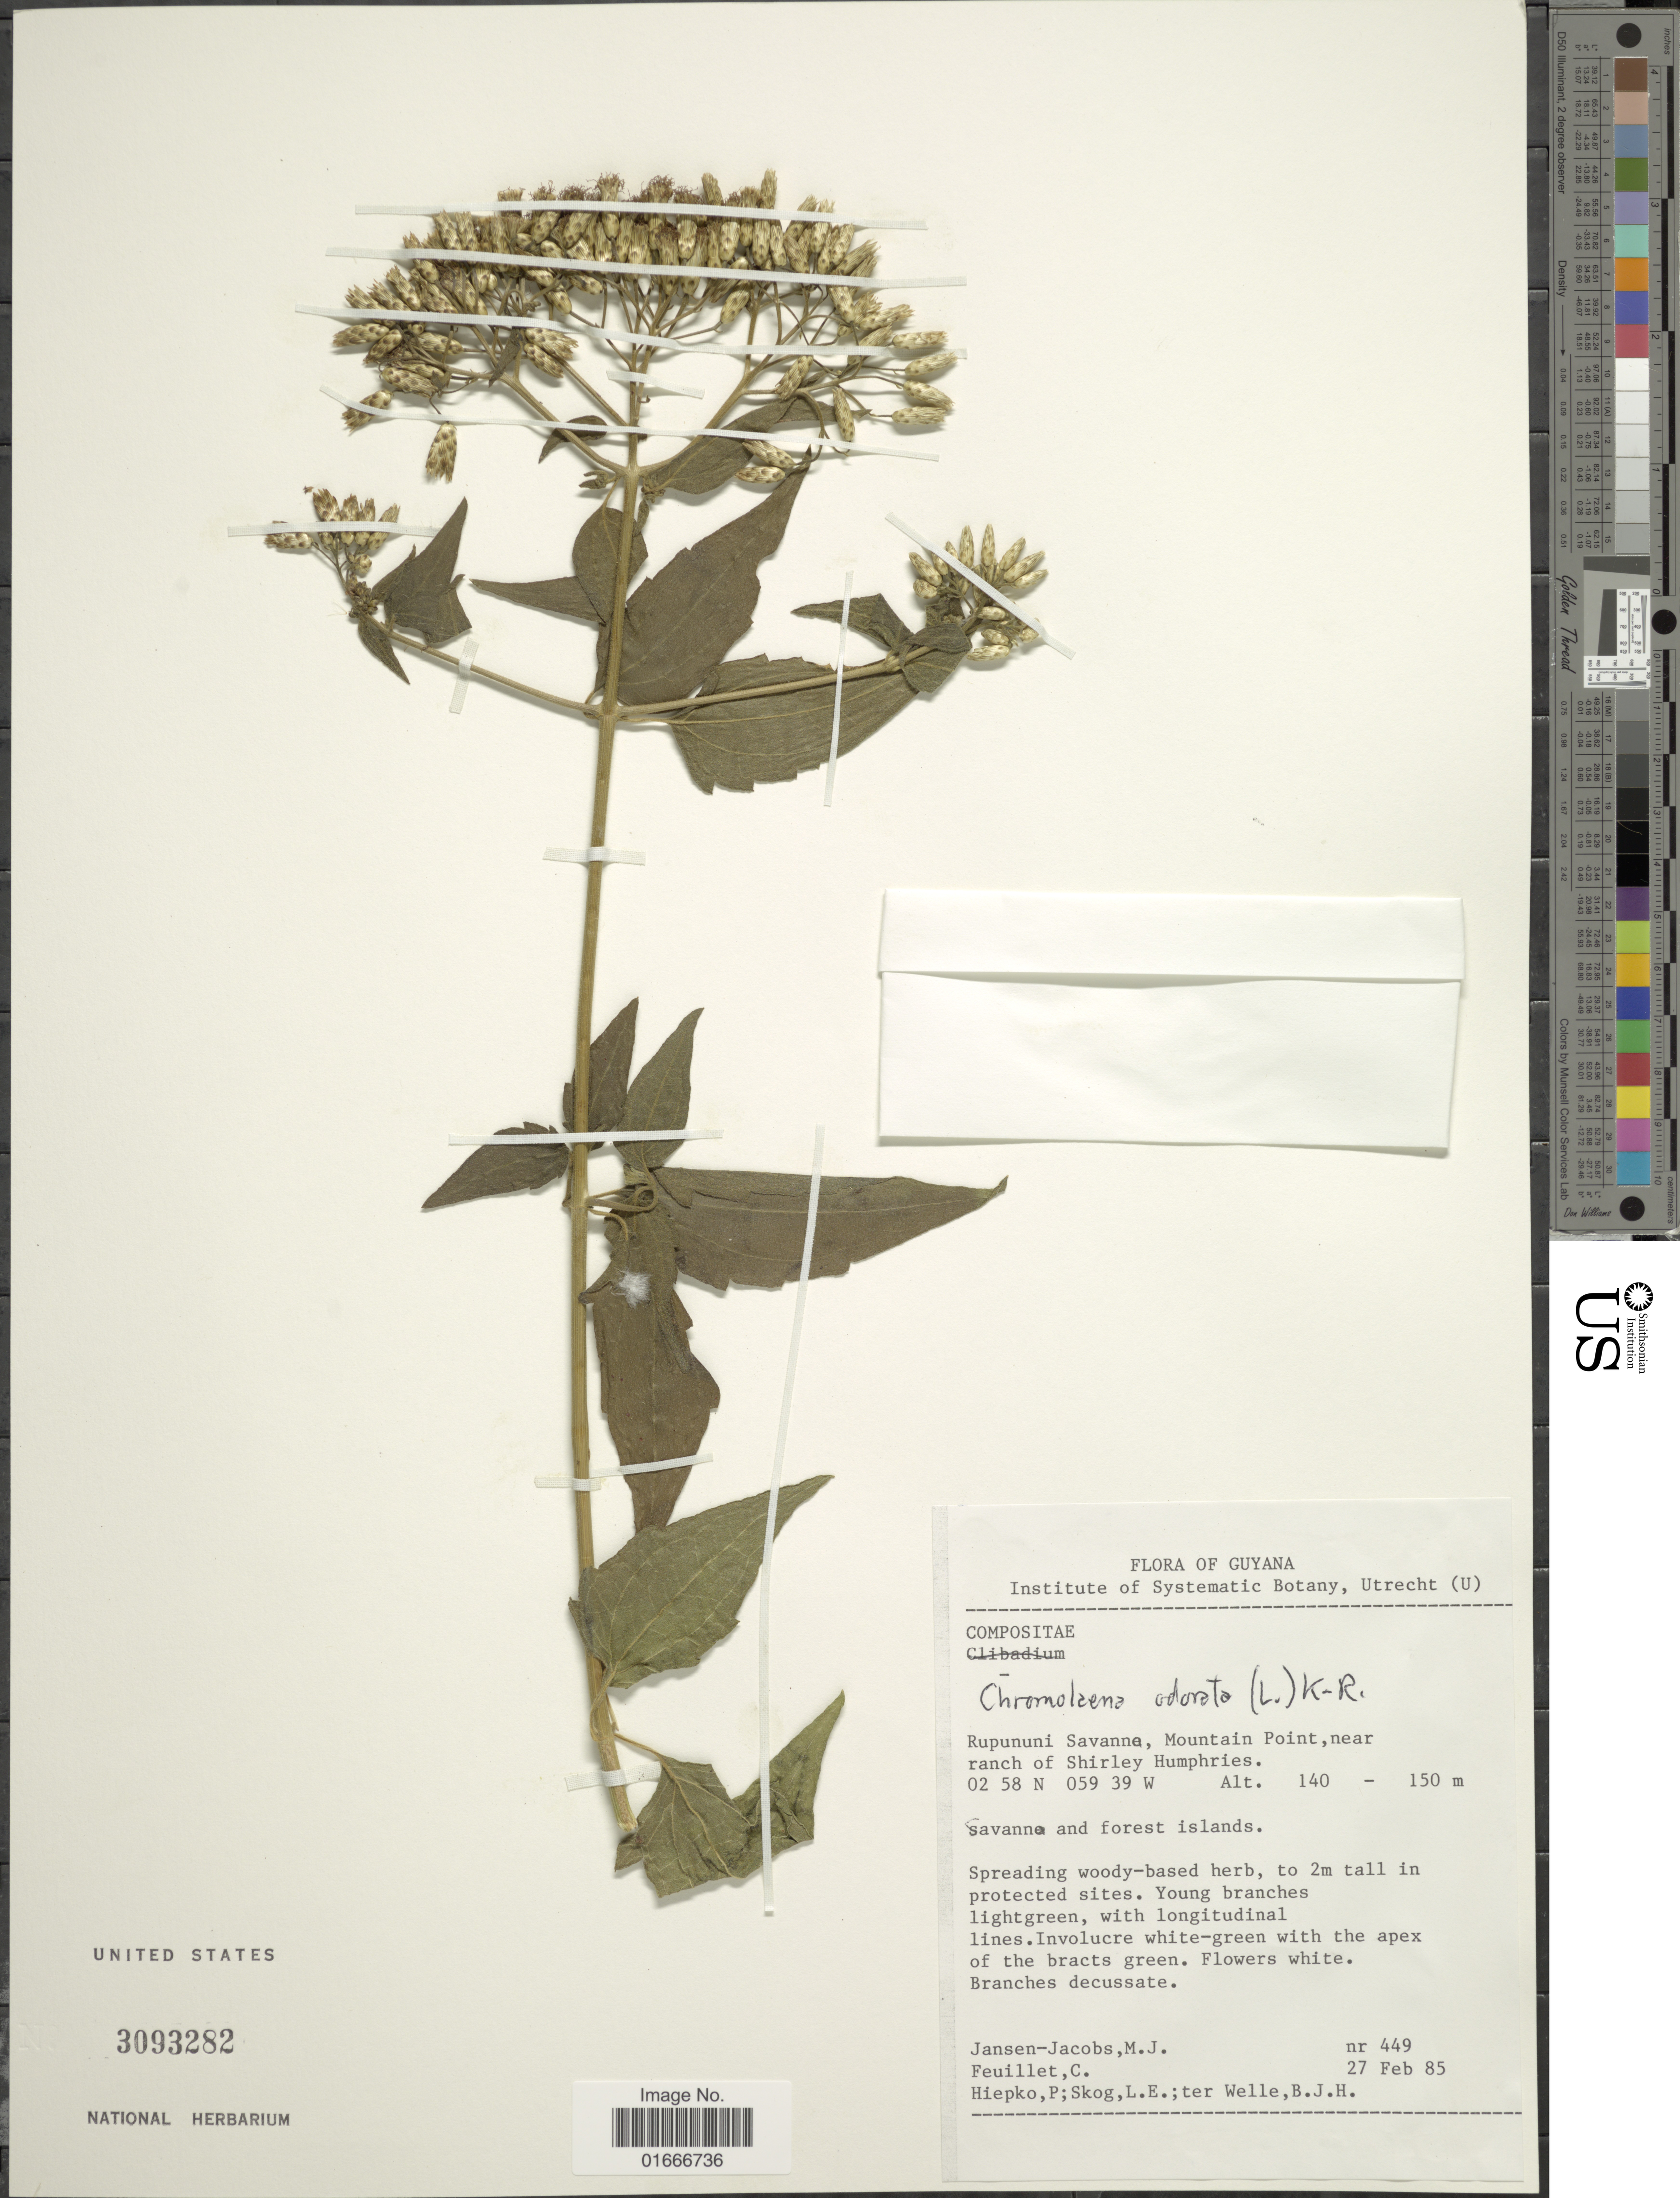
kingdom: Plantae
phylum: Tracheophyta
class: Magnoliopsida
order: Asterales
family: Asteraceae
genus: Chromolaena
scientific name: Chromolaena odorata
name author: (L.) R.M. King & H. Rob.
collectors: M. J. Jansen-Jacobs, C. Feuillet, P. H. Hiepko, L. E. Skog & B. Welle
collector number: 449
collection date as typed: Transcribed d/m/y: 27/2/85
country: Guyana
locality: Rupununi Savanna, Mountain Point, near ranch of Shirley Humphries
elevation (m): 140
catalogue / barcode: US 3093282